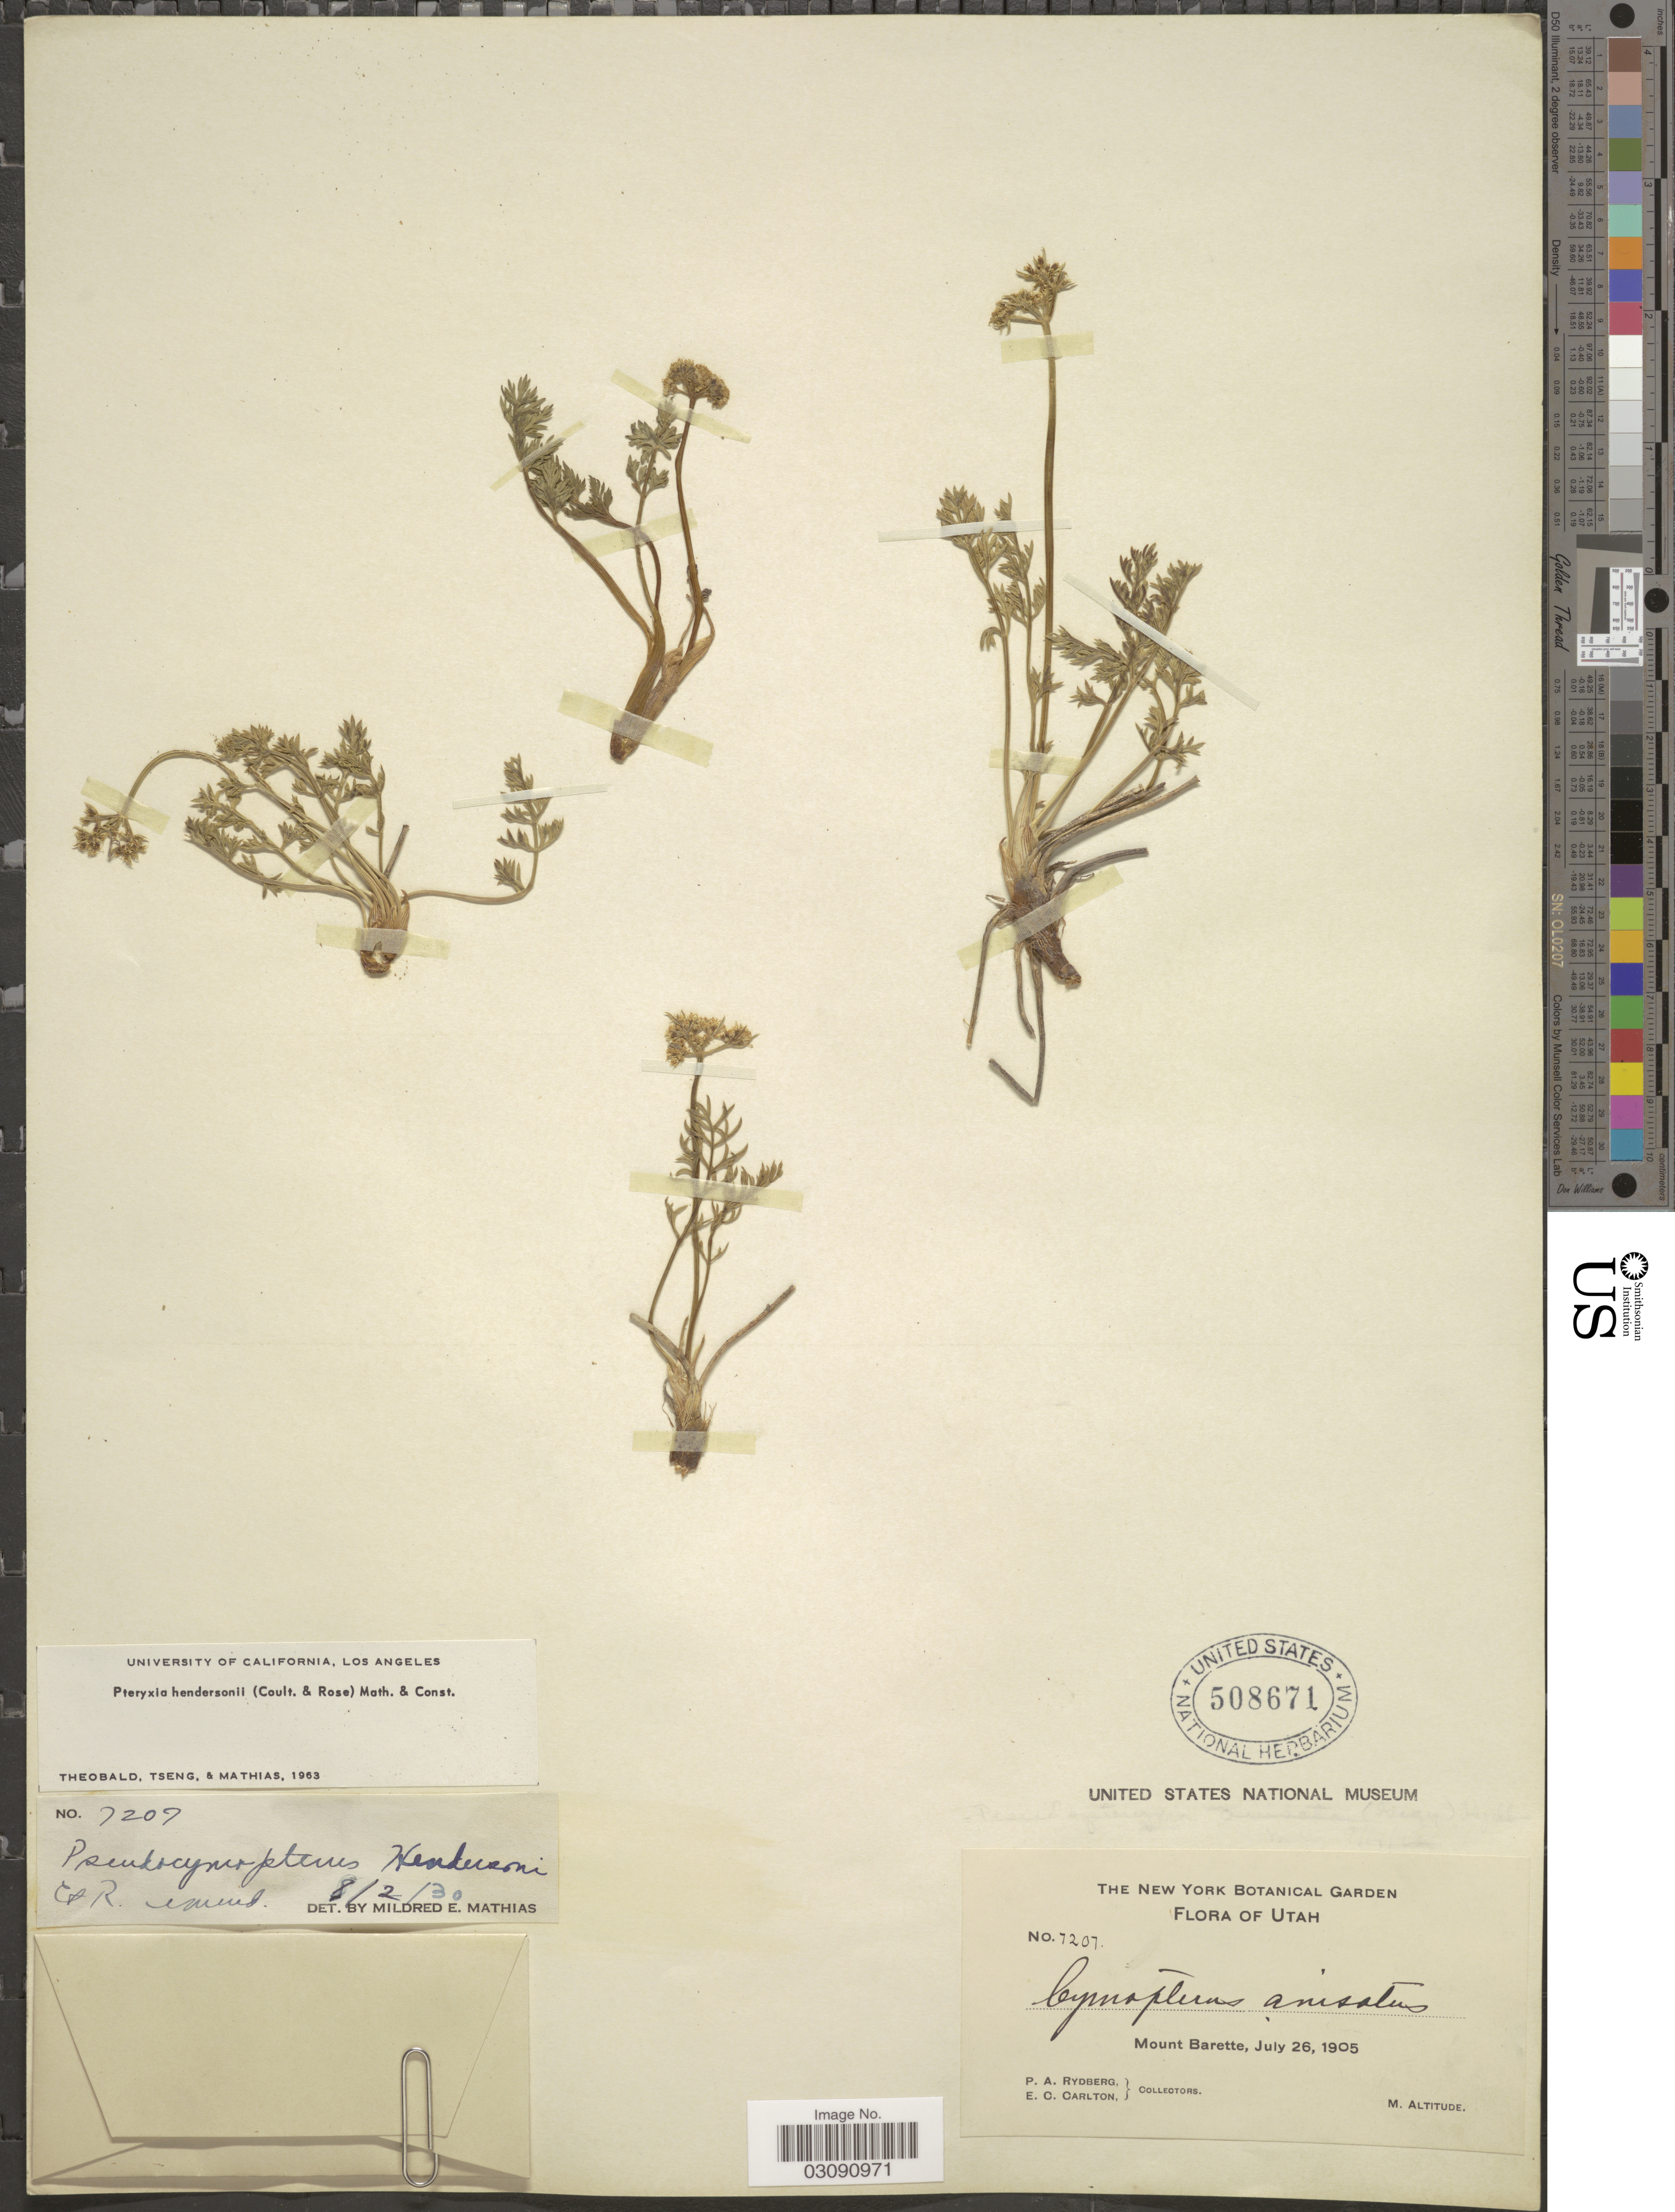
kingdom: Plantae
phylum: Tracheophyta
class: Magnoliopsida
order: Apiales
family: Apiaceae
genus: Pteryxia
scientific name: Pteryxia hendersonii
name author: (J.M. Coult. & Rose) Mathias & Constance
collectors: P. A. Rydberg & E. Carlton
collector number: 7207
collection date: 1905-07-26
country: United States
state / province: Utah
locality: Mount Barette.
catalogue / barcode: US 508671